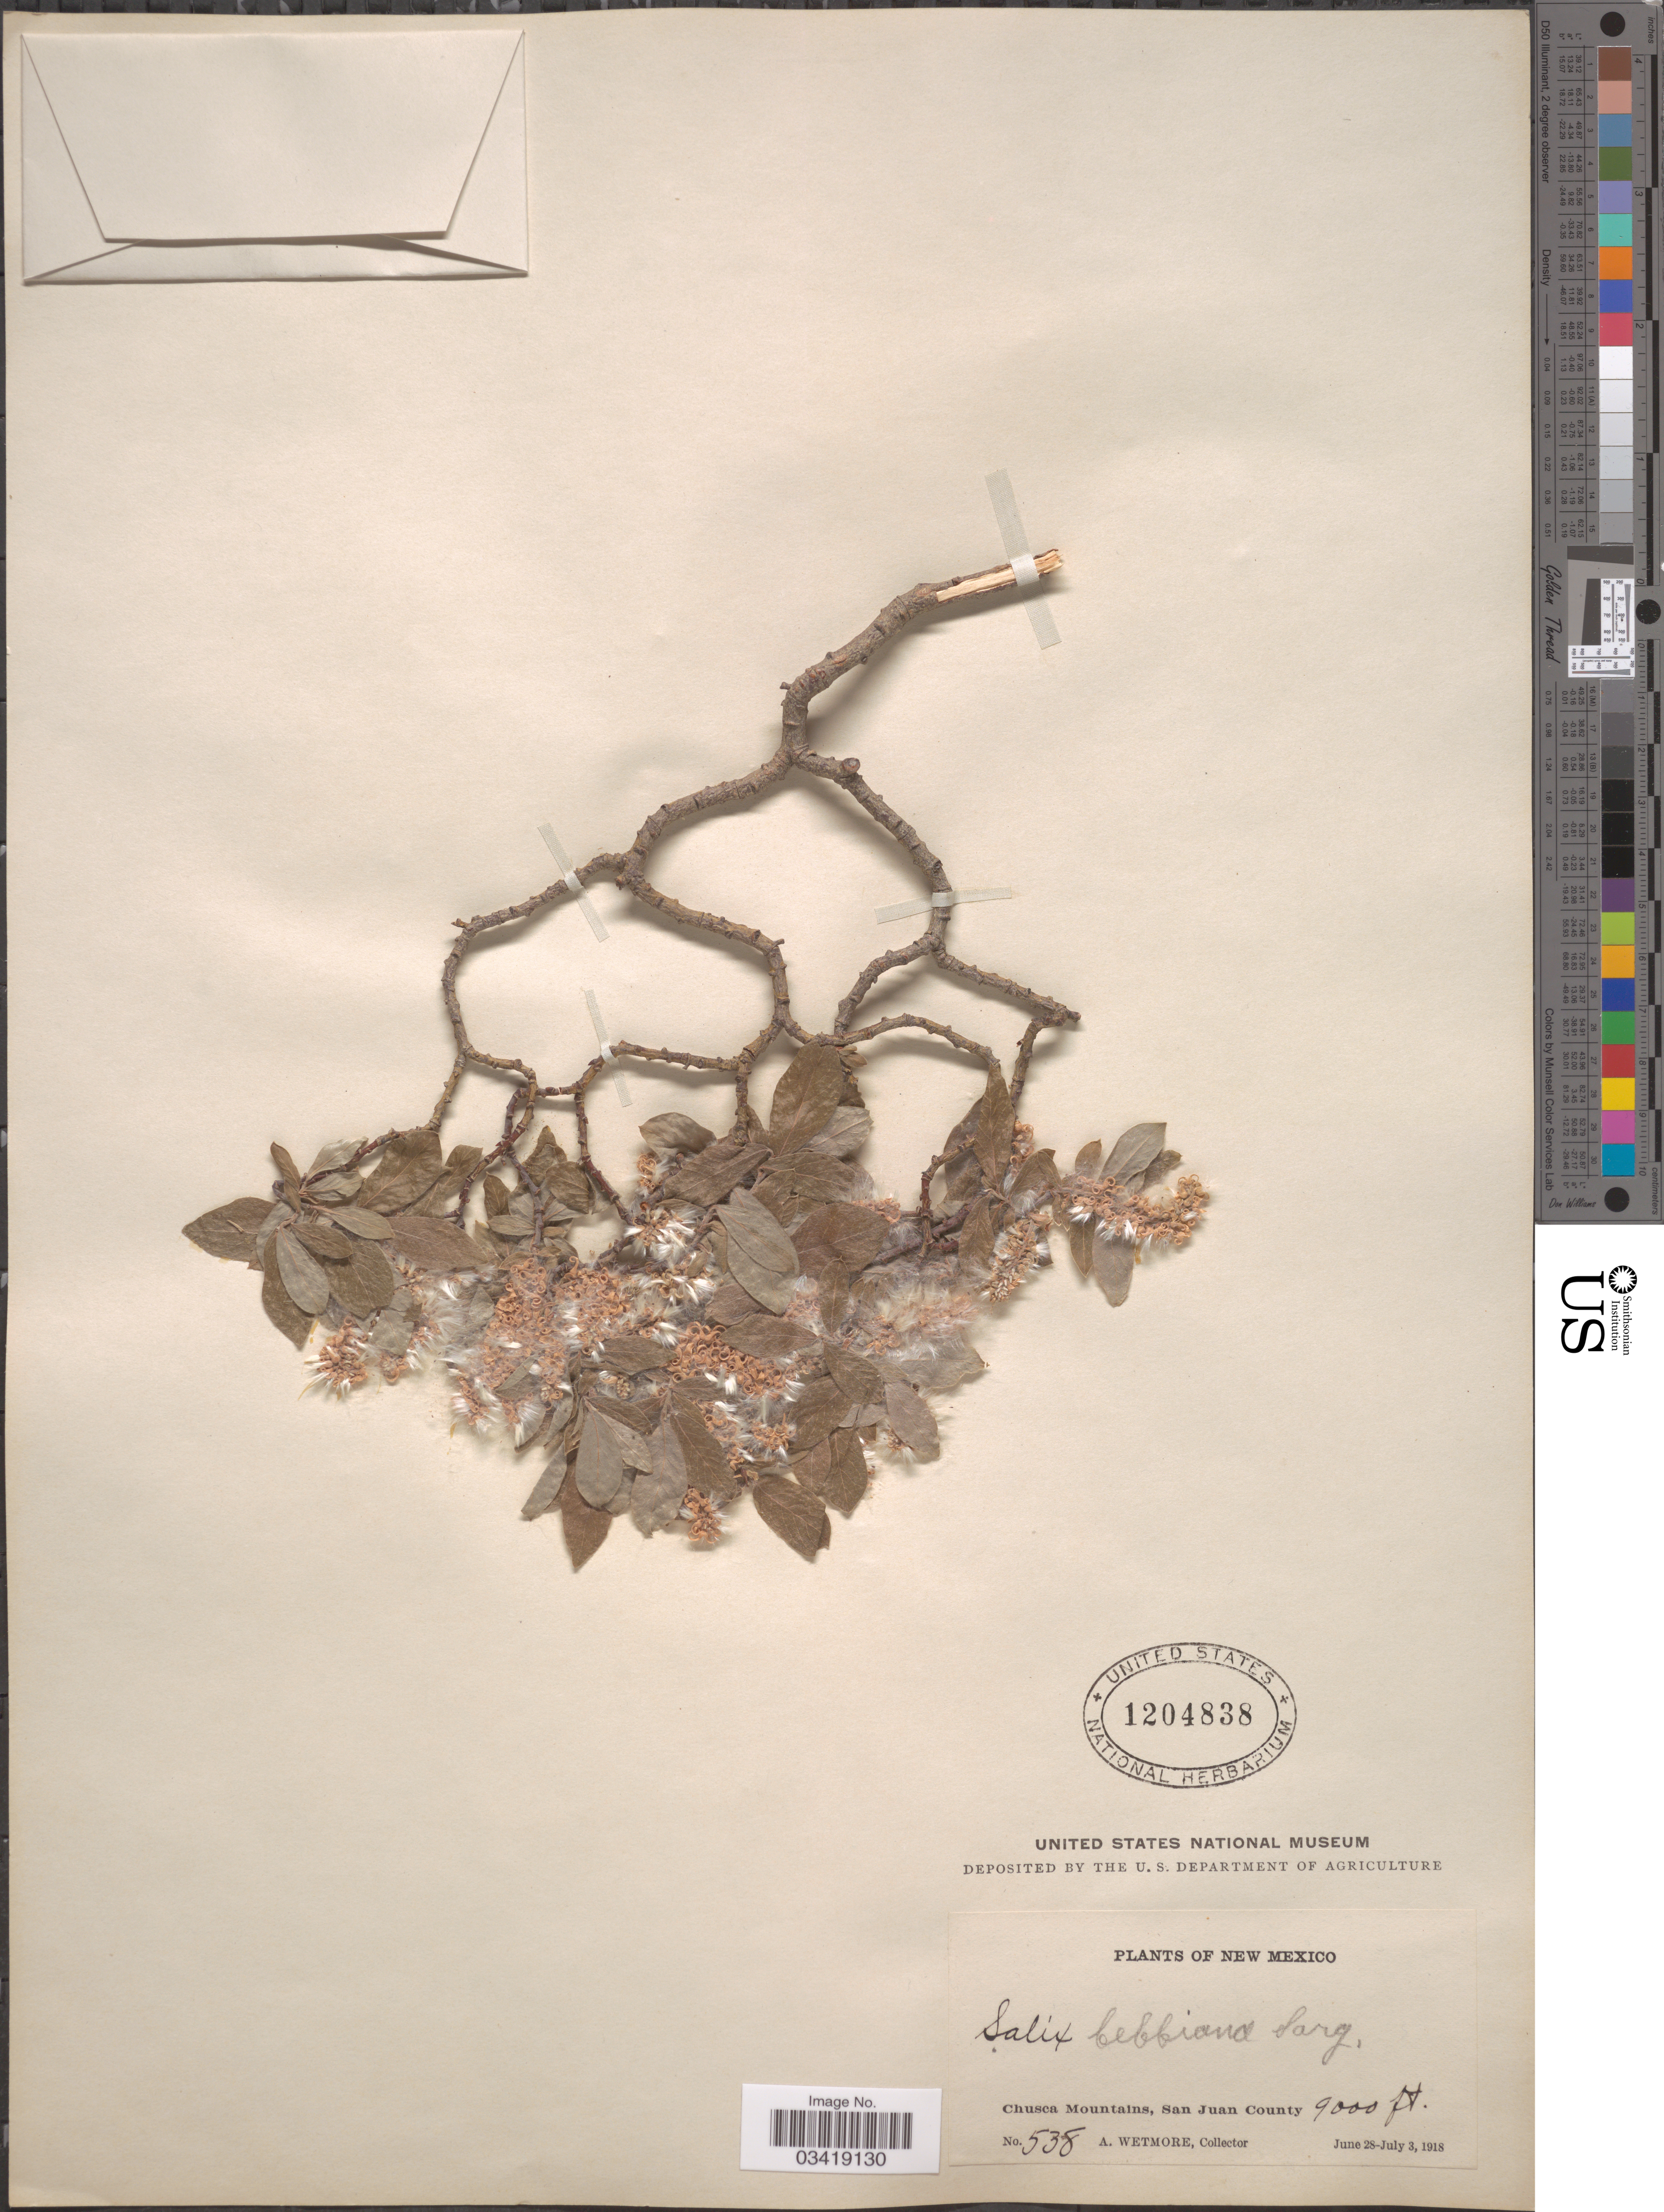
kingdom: Plantae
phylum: Tracheophyta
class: Magnoliopsida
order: Malpighiales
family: Salicaceae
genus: Salix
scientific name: Salix bebbiana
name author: Sarg.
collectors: A. Wetmore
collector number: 538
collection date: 1918-06-28/1918-07-03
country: United States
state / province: New Mexico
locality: Chusca Mountains, San Juan County.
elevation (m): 2743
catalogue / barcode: US 1204838